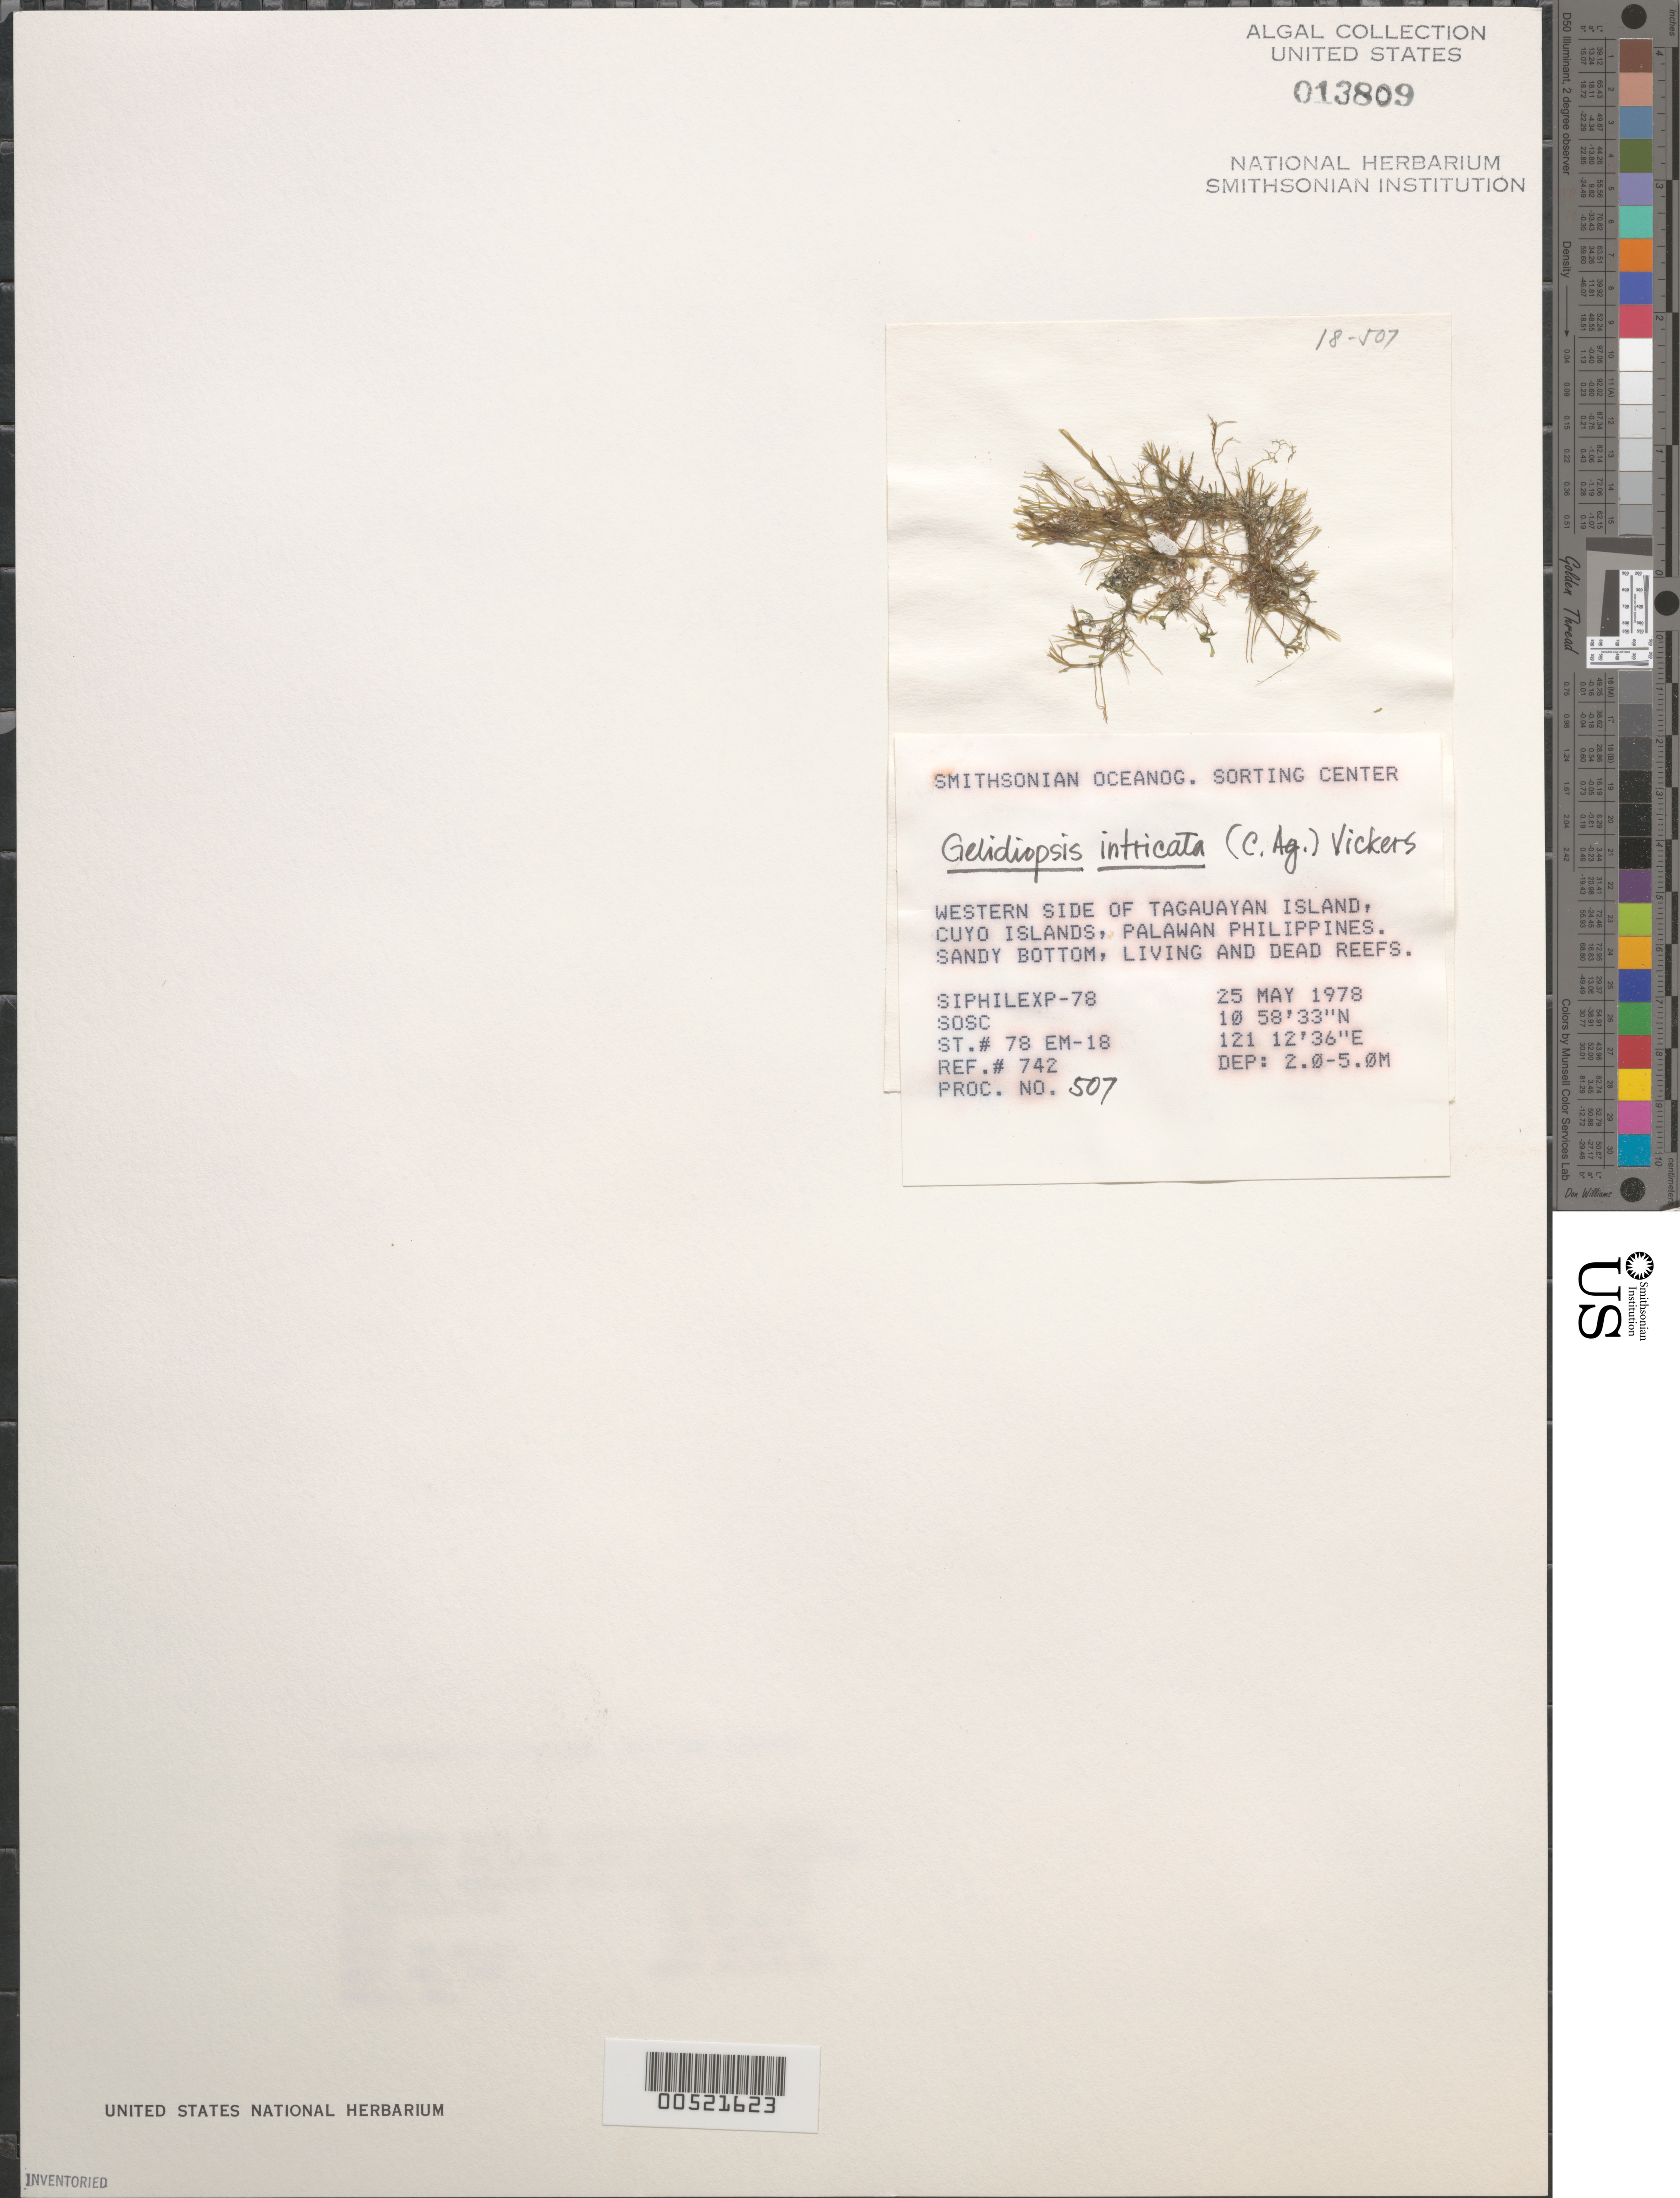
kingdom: Plantae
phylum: Rhodophyta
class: Florideophyceae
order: Rhodymeniales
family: Lomentariaceae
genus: Ceratodictyon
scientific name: Ceratodictyon intricatum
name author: (C. Agardh) R.E. Norris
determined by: Algae name updating Project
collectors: SOSC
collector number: Station 78 Em-18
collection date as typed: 25 May 1978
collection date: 1978-05-25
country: Philippines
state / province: Mimaropa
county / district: Palawan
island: Tagauayan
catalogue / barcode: US 13809